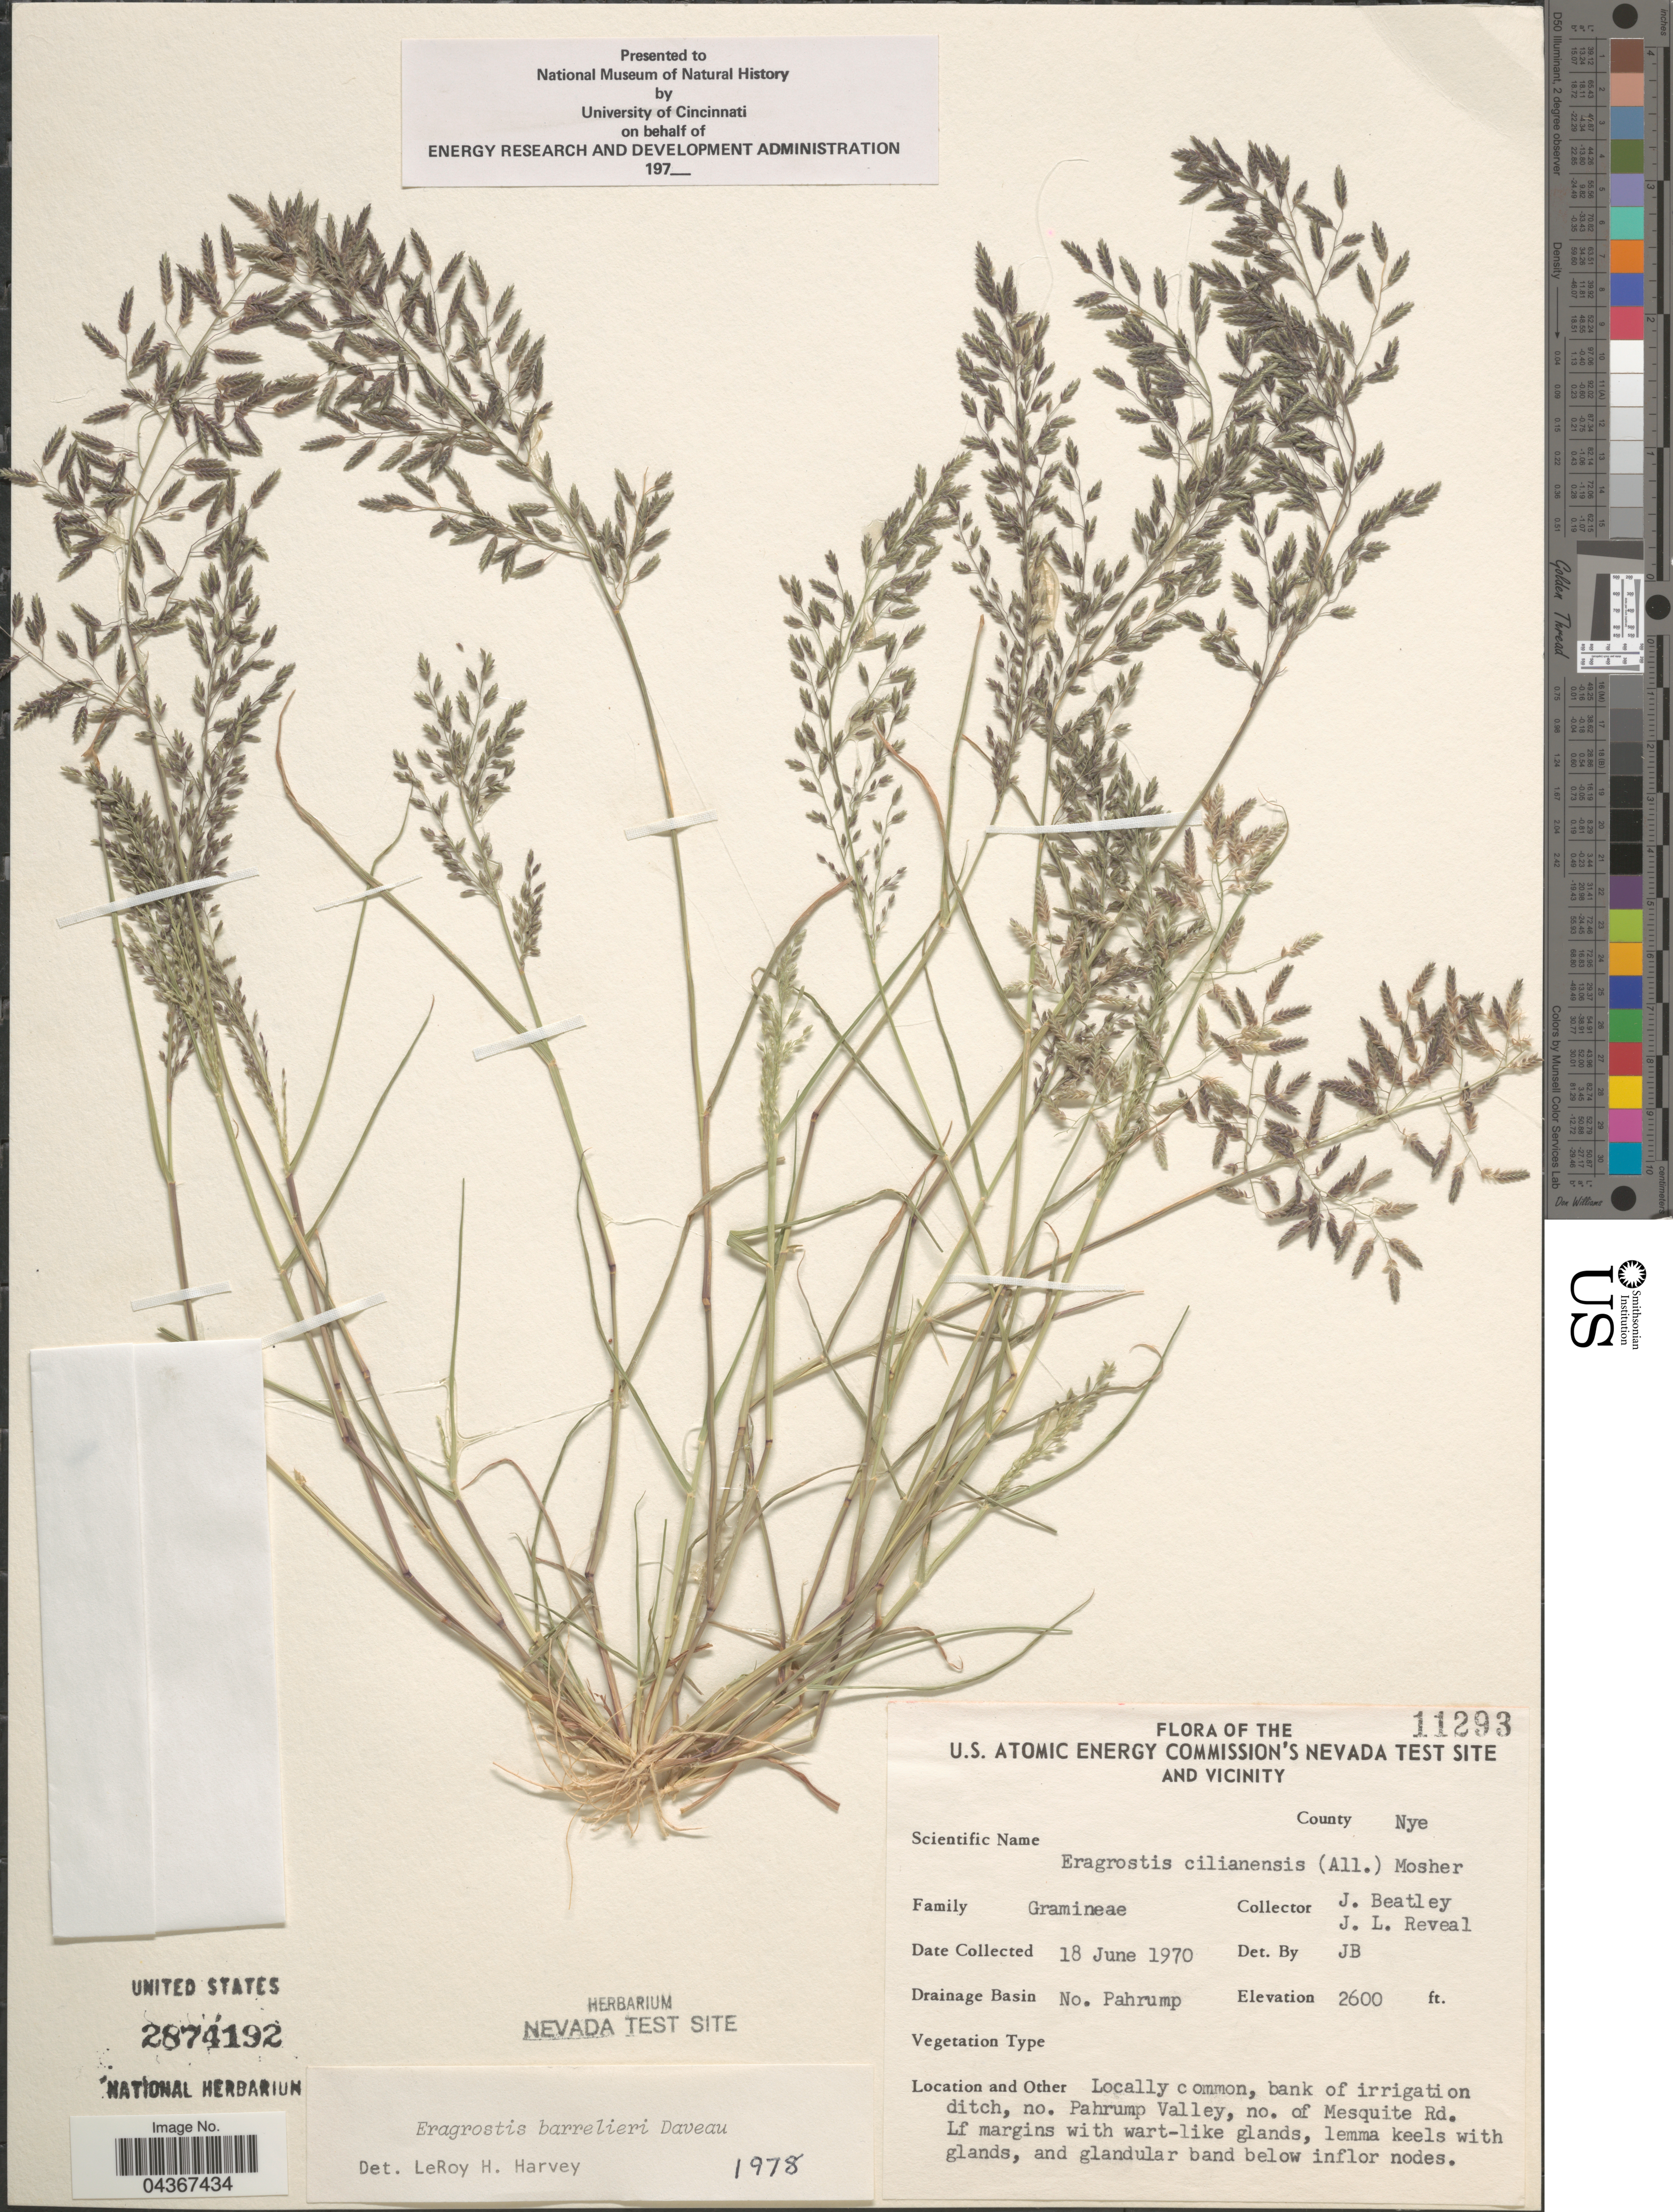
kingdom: Plantae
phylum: Tracheophyta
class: Liliopsida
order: Poales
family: Poaceae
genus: Eragrostis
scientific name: Eragrostis cilianensis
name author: (Bellardi) Vignolo ex Janch.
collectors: J. C. Beatley & J. L. Reveal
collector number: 11293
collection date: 1970-06-18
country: United States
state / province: Nevada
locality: U.S. Atomic Energy Commission's Nevada Test Site and Vicinity. County Nye. Drainage Basin No. Pahrump. Locally common, bank of irrigation ditch, no. Pahrump Valley, no. of Mesquite Rd.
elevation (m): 792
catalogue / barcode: US 2874192